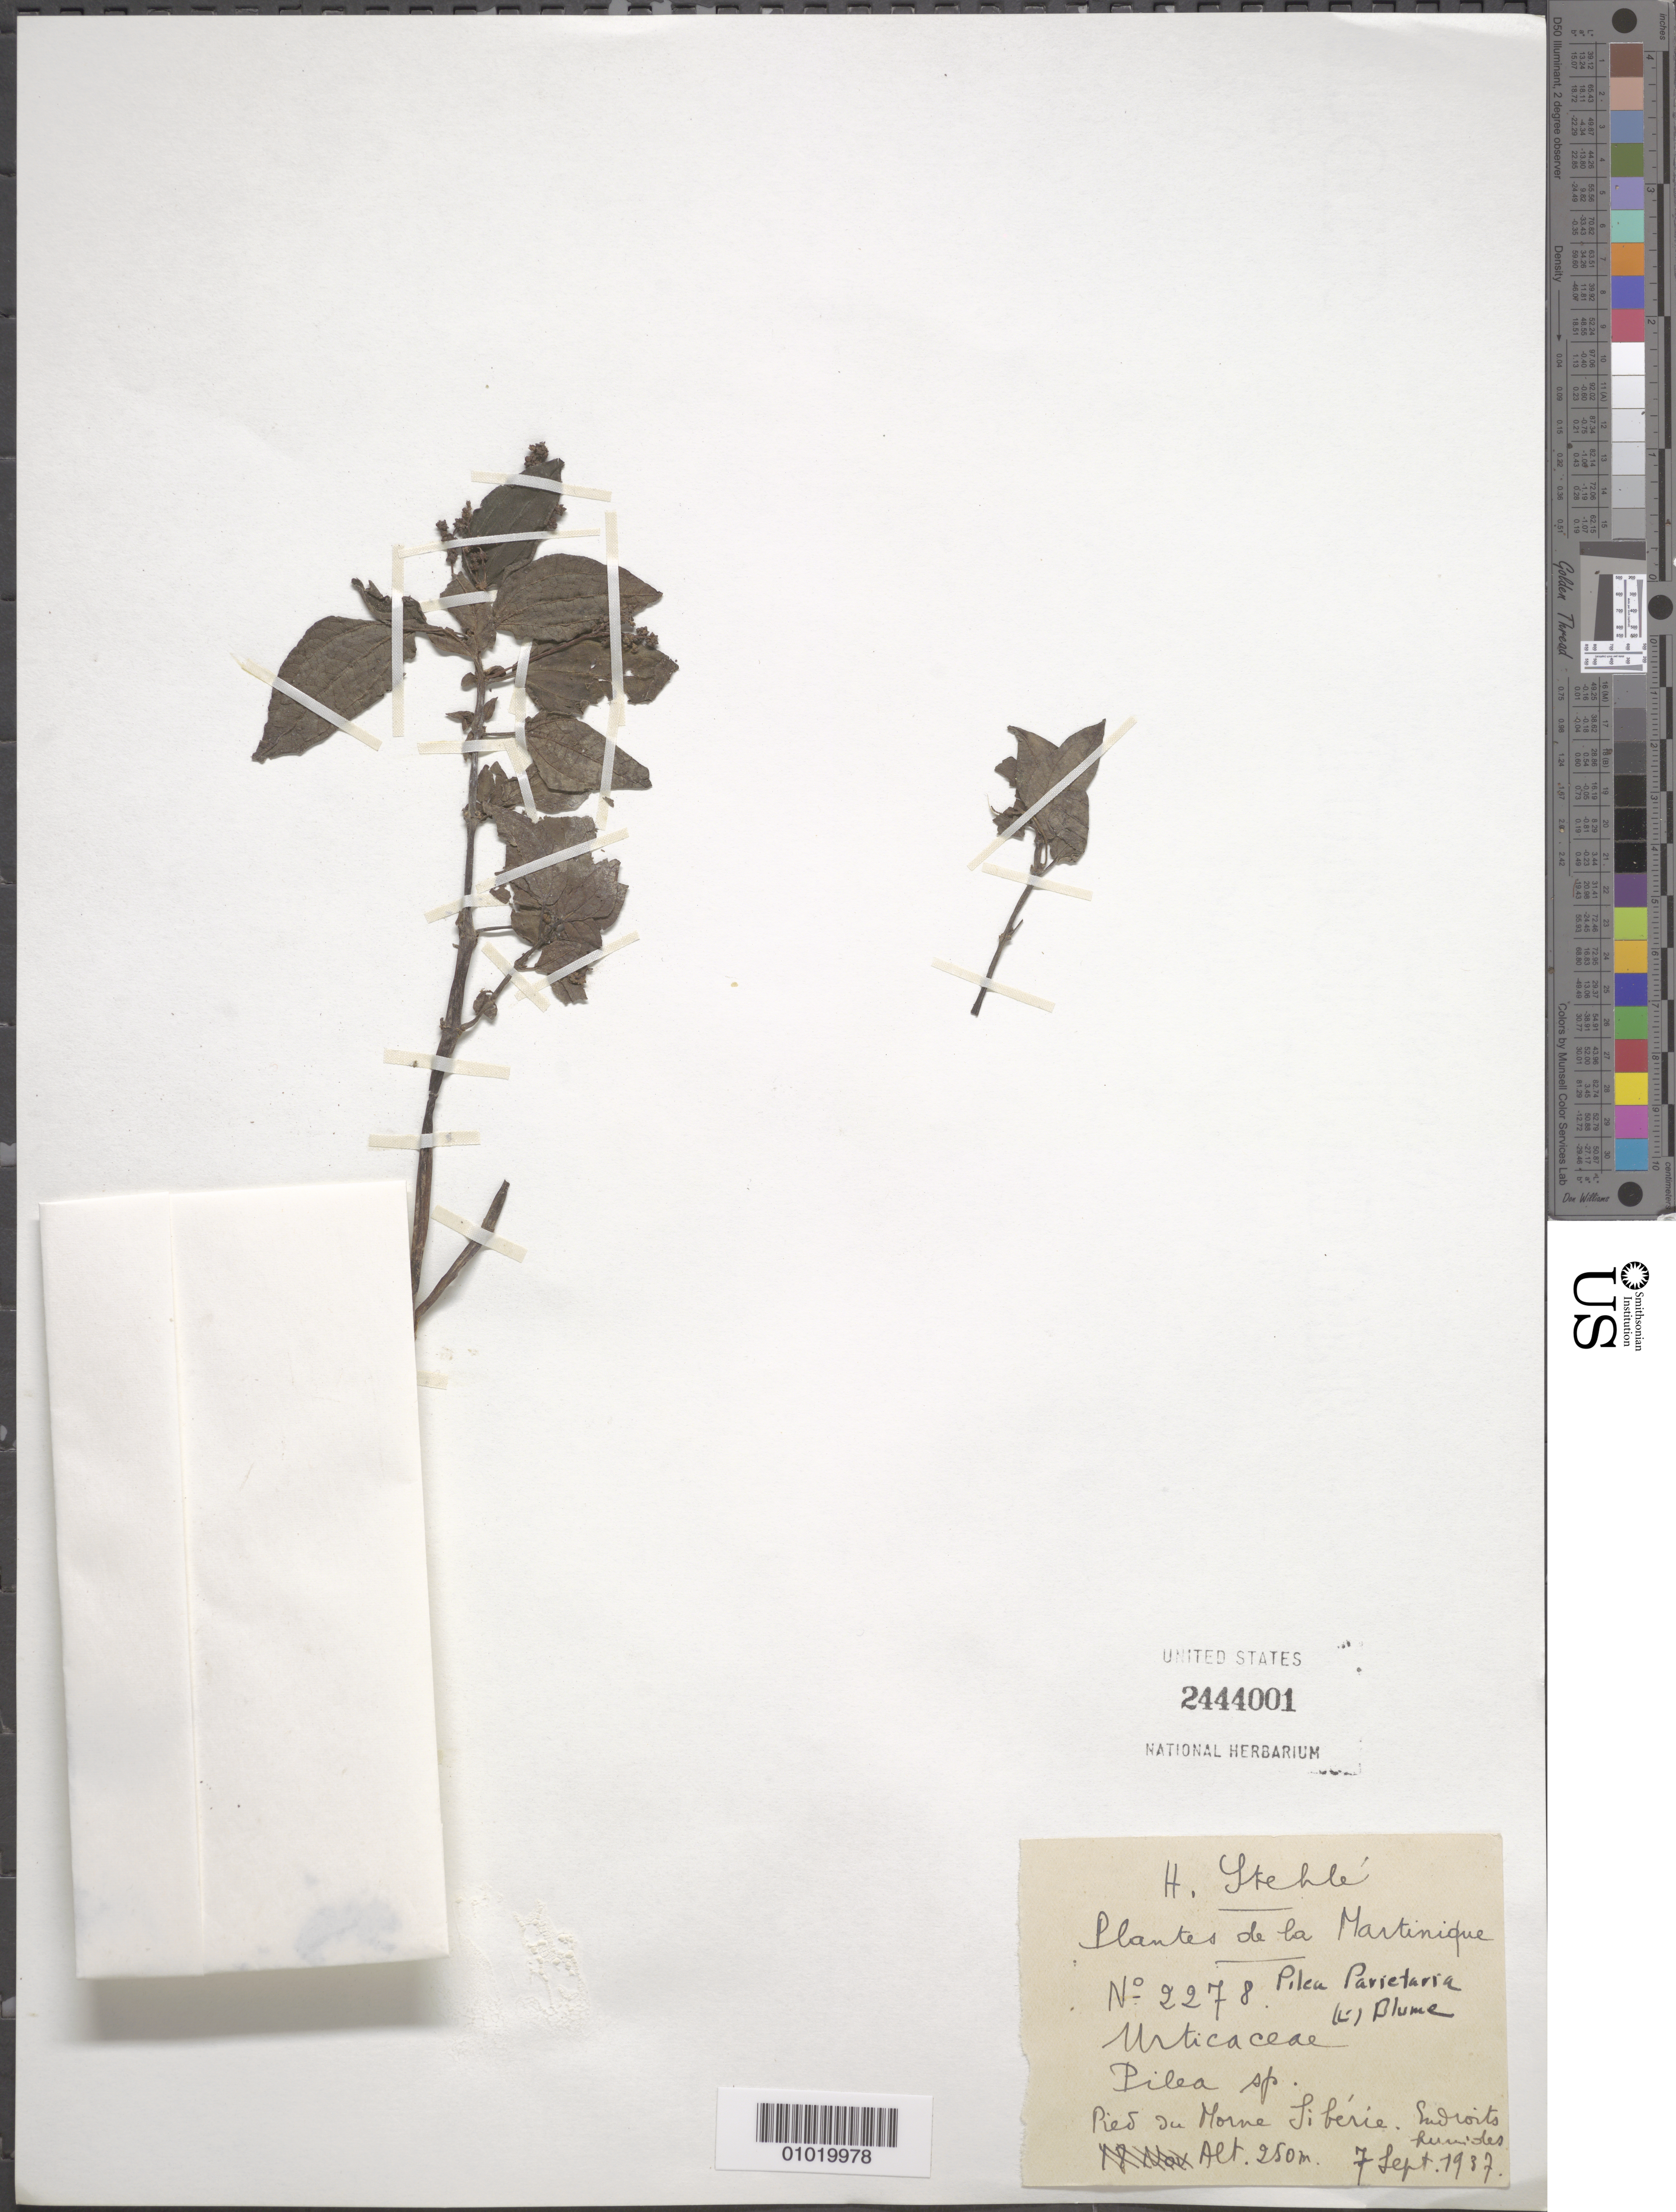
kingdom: Plantae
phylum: Tracheophyta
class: Magnoliopsida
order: Rosales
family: Urticaceae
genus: Pilea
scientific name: Pilea parietaria var. parietaria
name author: (L.) Blume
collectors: H. Stehlé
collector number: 2278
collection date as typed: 07 Sep 1937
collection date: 1937-09-07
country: Martinique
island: Martinique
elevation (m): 250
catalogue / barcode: US 2444001